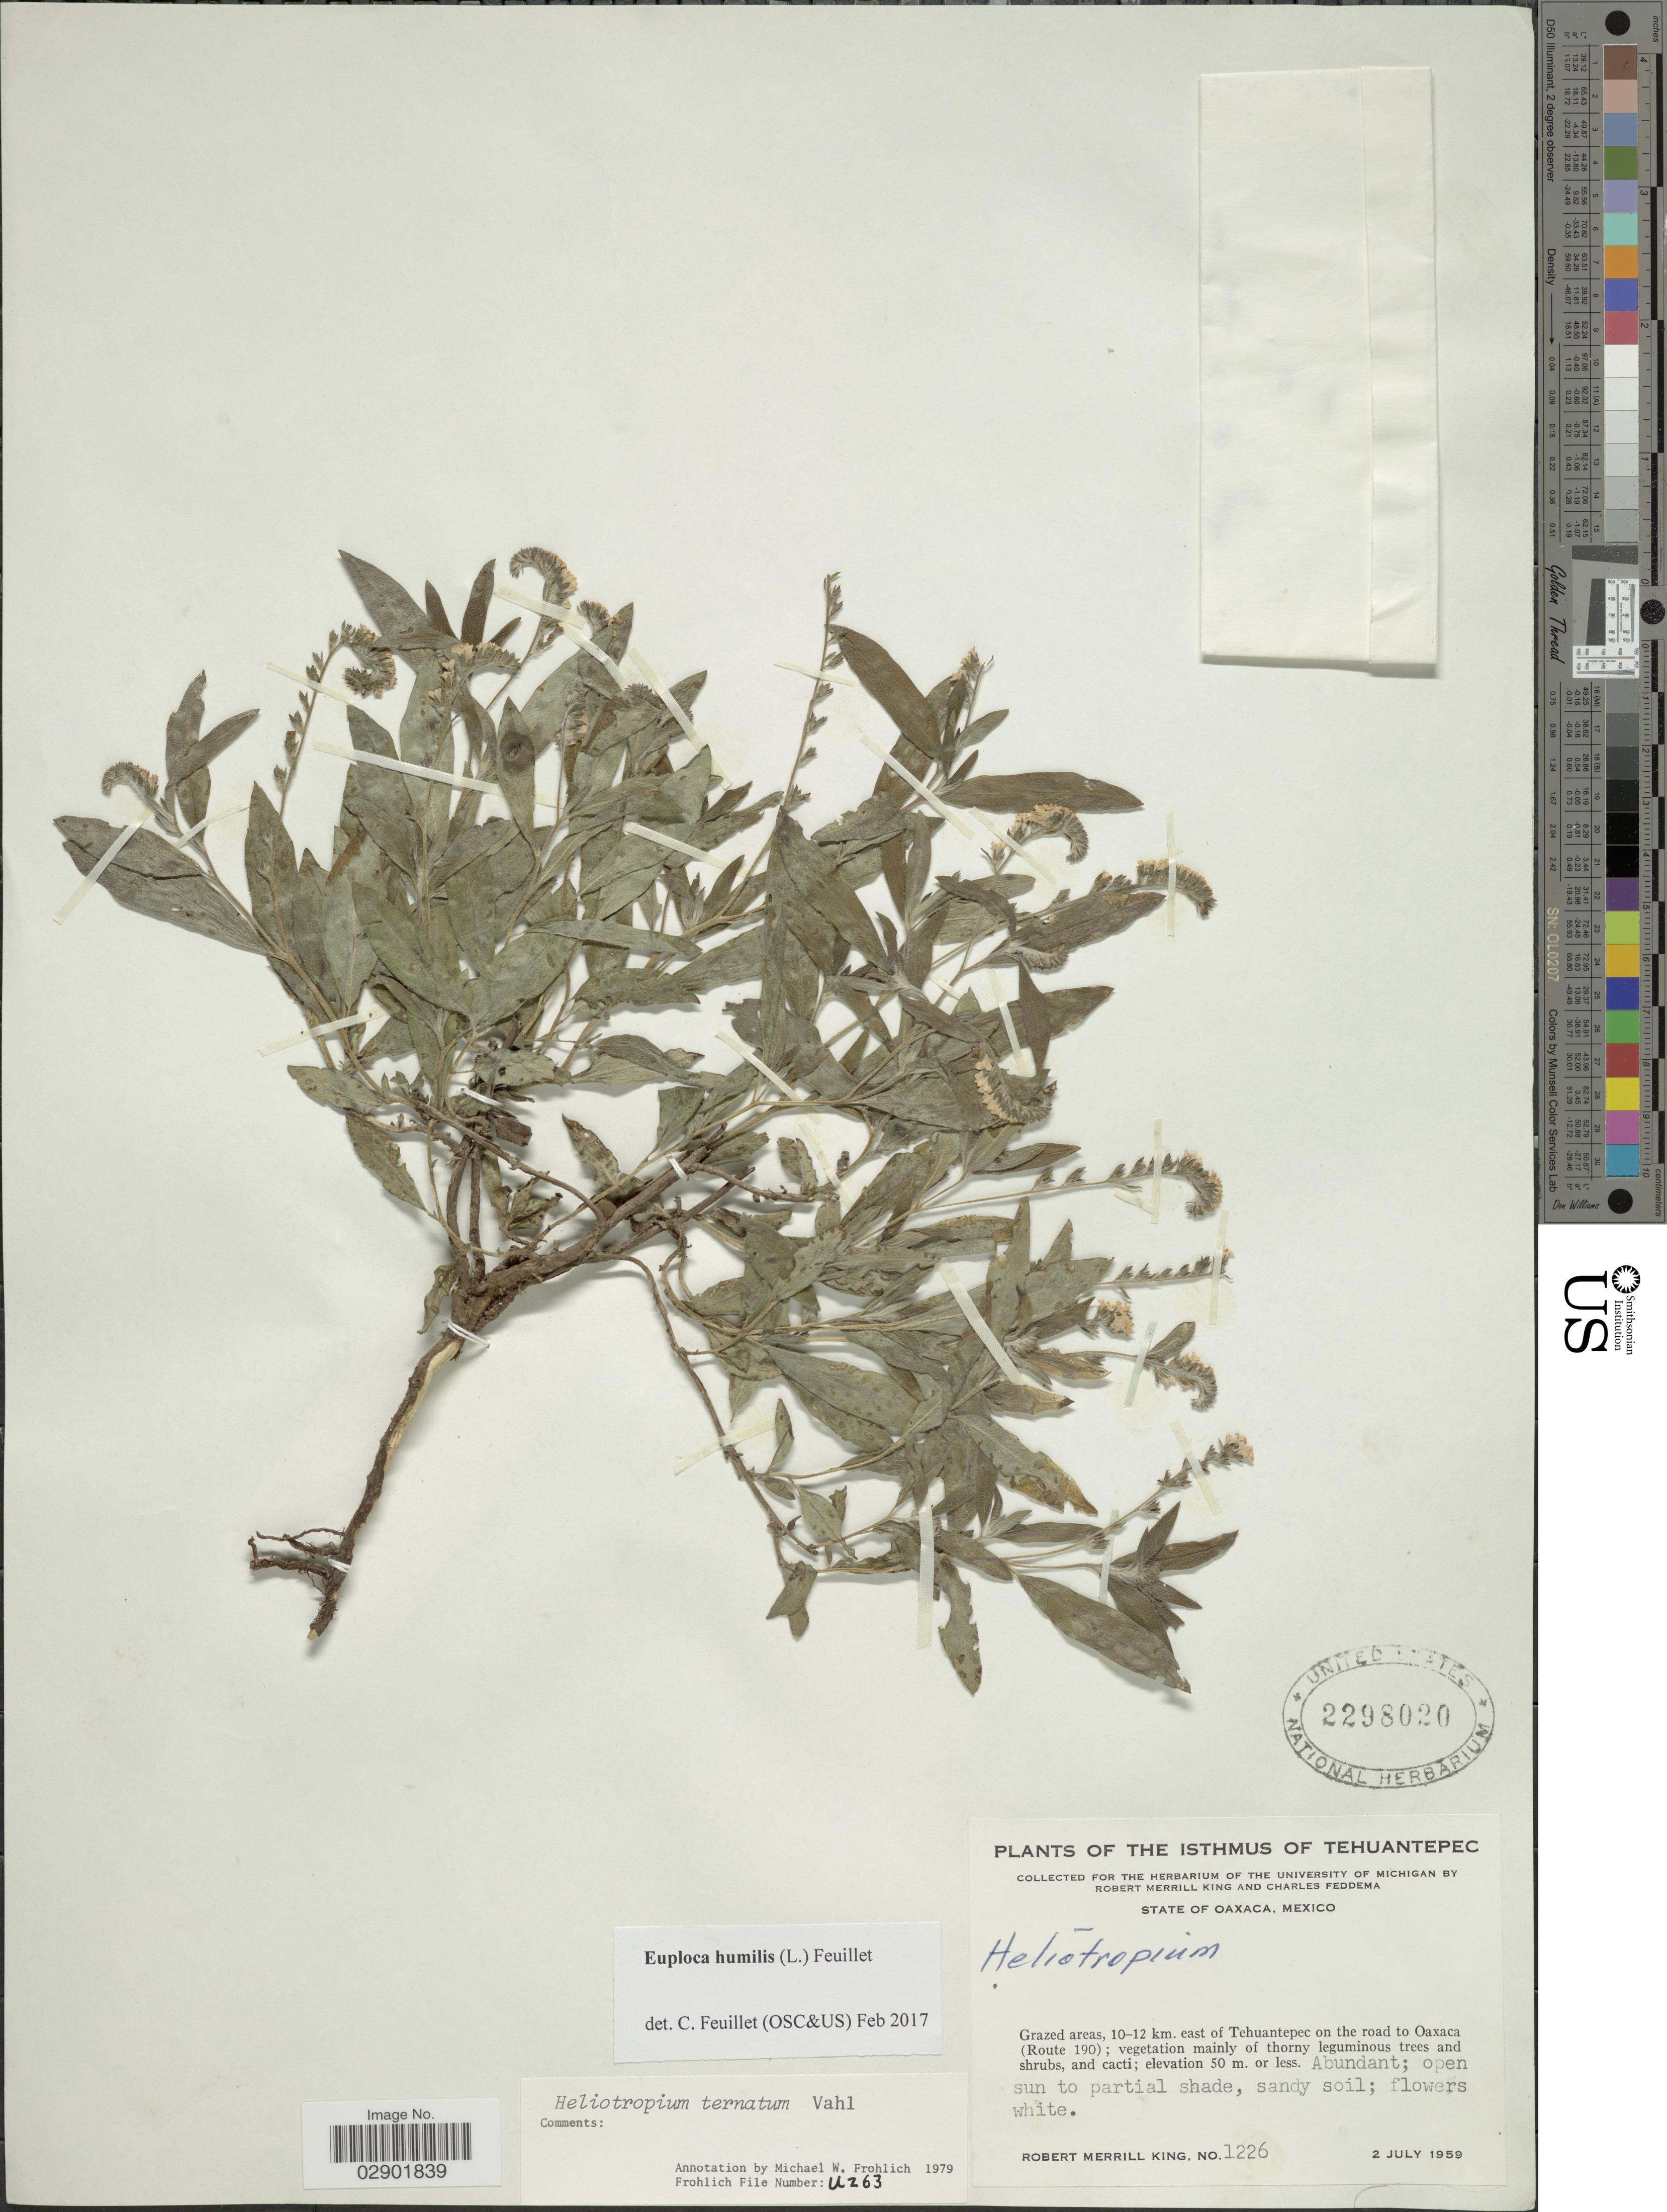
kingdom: Plantae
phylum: Tracheophyta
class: Magnoliopsida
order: Boraginales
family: Heliotropiaceae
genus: Euploca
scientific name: Euploca humilis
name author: (L.) Feuillet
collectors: R. M. King & C. Feddema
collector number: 1226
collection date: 1959-07-02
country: Mexico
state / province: Oaxaca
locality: Isthmus of Tehuantepec. Grazed areas, 10-12 km. east of Tehuantepec on the road to Oaxaca (Route 190),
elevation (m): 50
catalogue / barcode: US 2298020